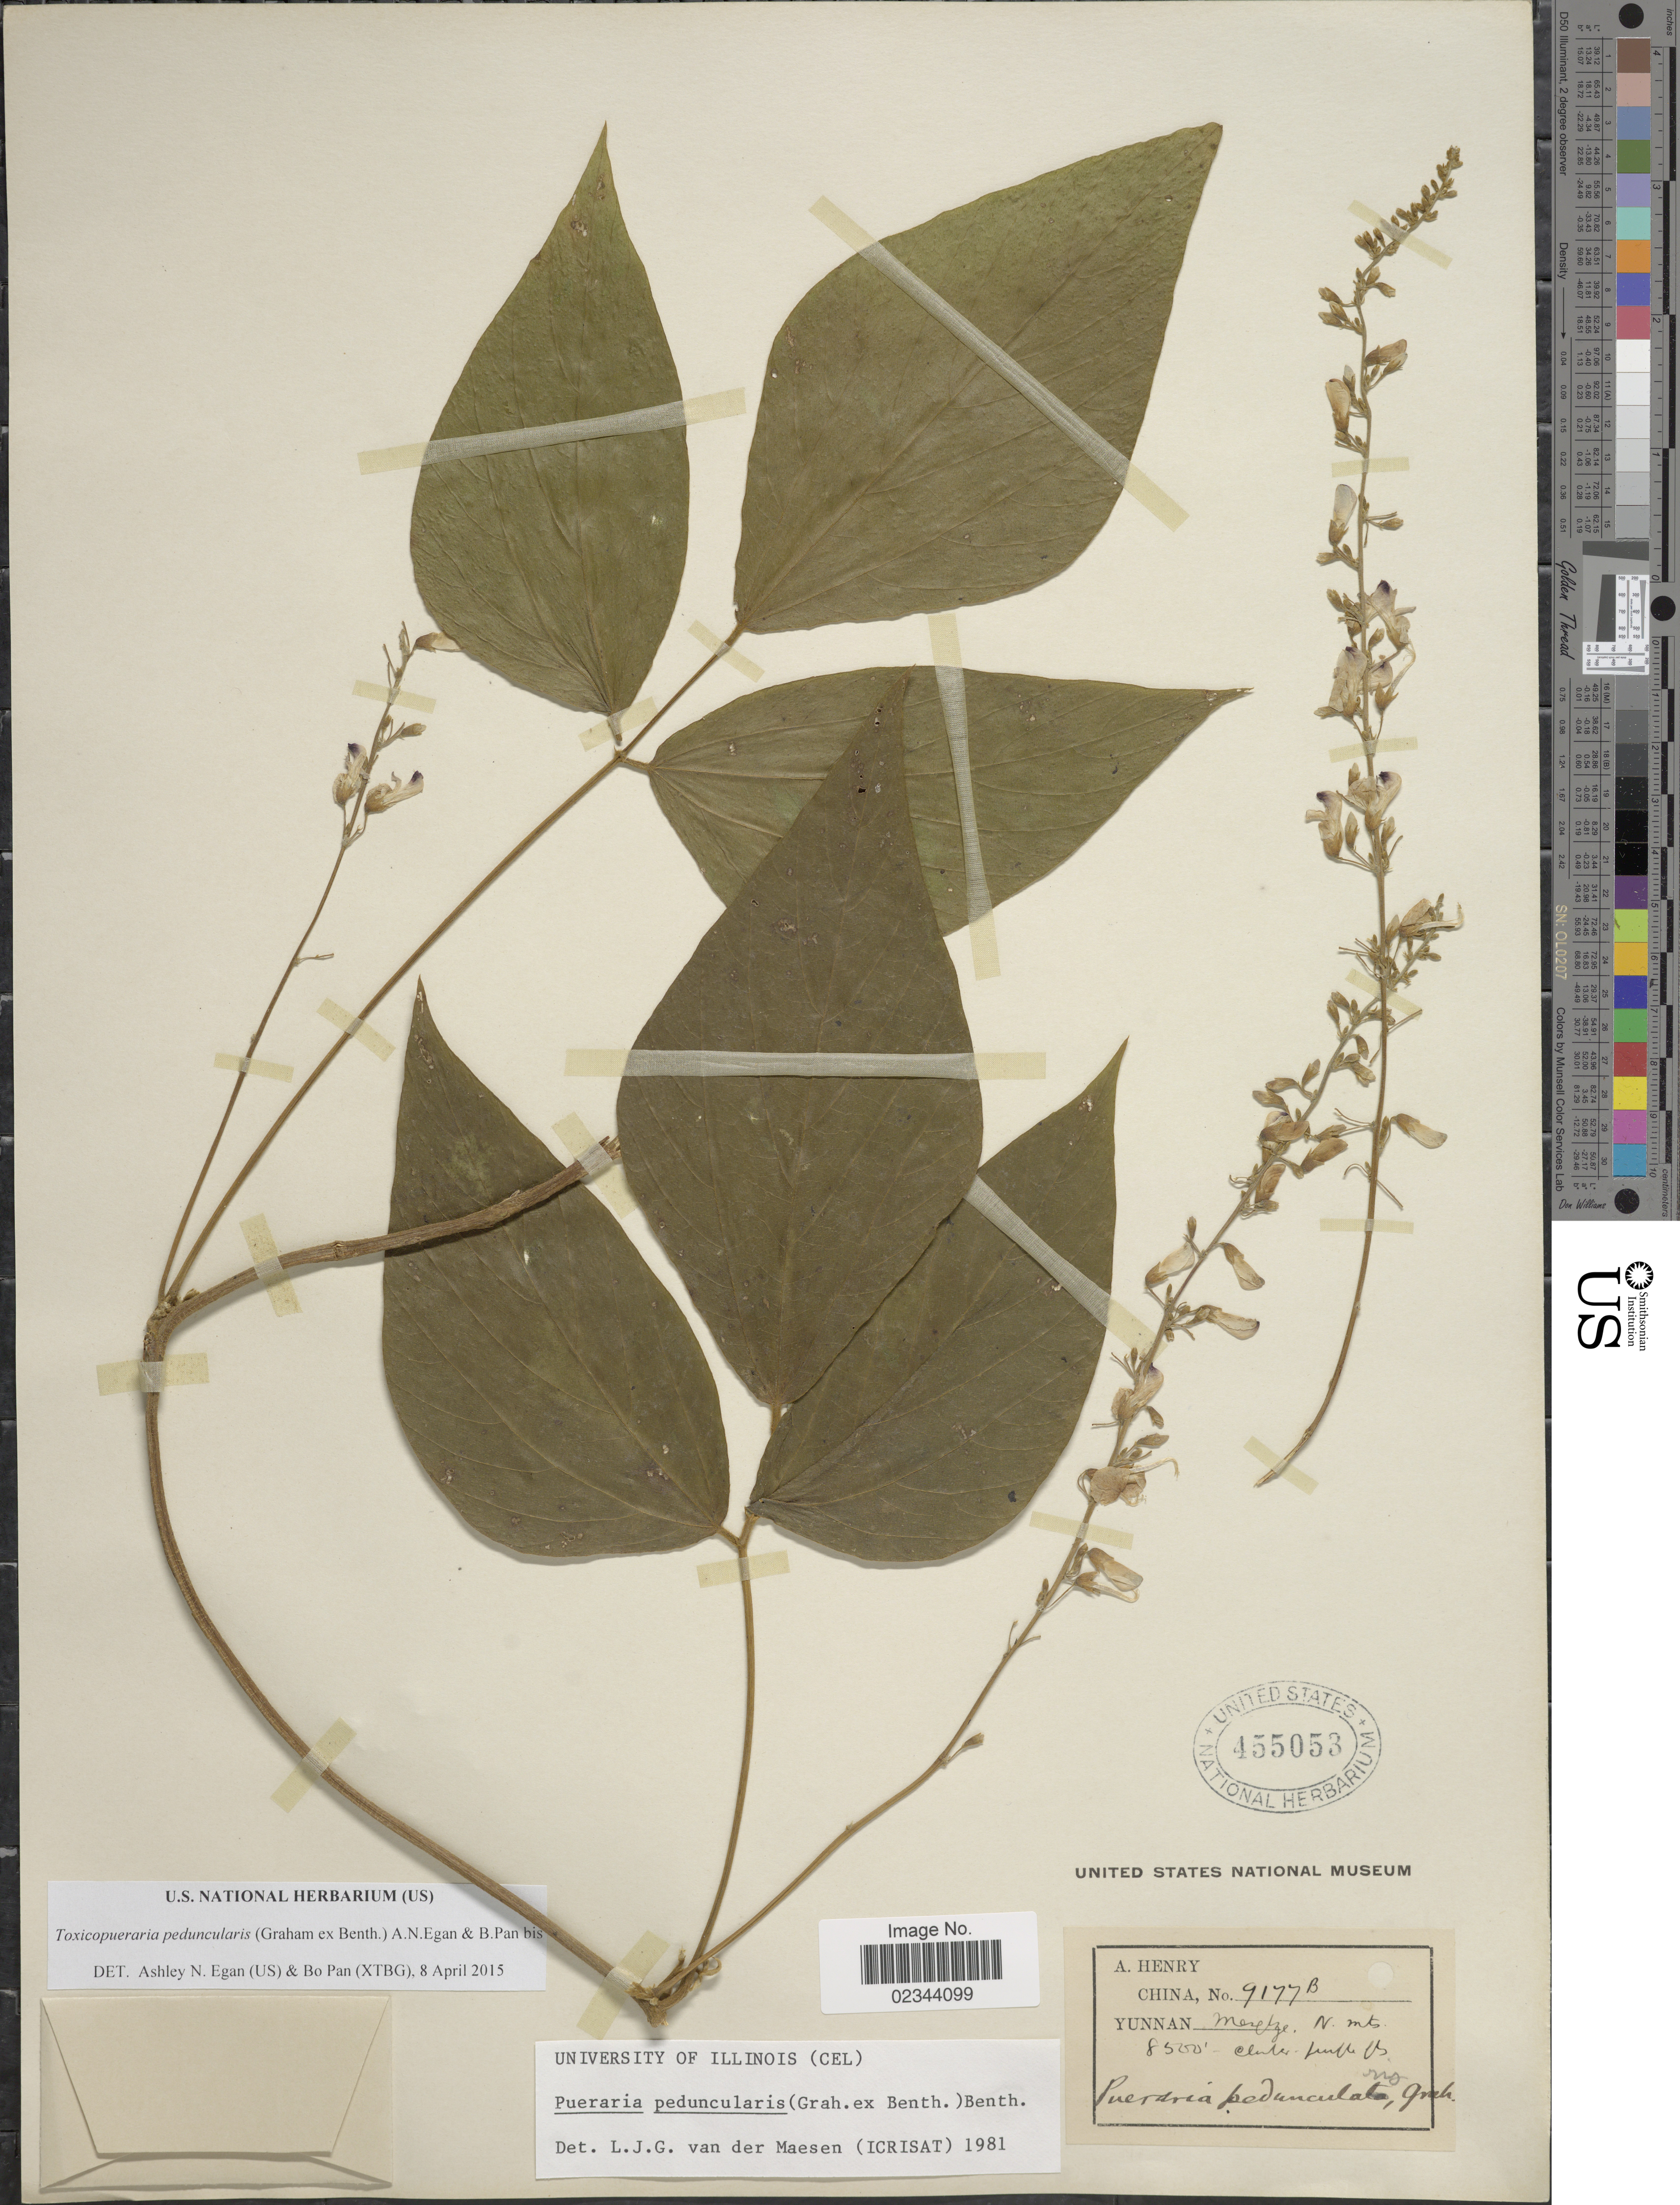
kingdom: Plantae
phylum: Tracheophyta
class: Magnoliopsida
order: Fabales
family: Fabaceae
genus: Toxicopueraria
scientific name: Toxicopueraria peduncularis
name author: (Benth.) A.N. Egan & B. Pan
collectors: A. Henry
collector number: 9177 B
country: China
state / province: Yunnan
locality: Meng-tsze, N mts.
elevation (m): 2591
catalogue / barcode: US 455053